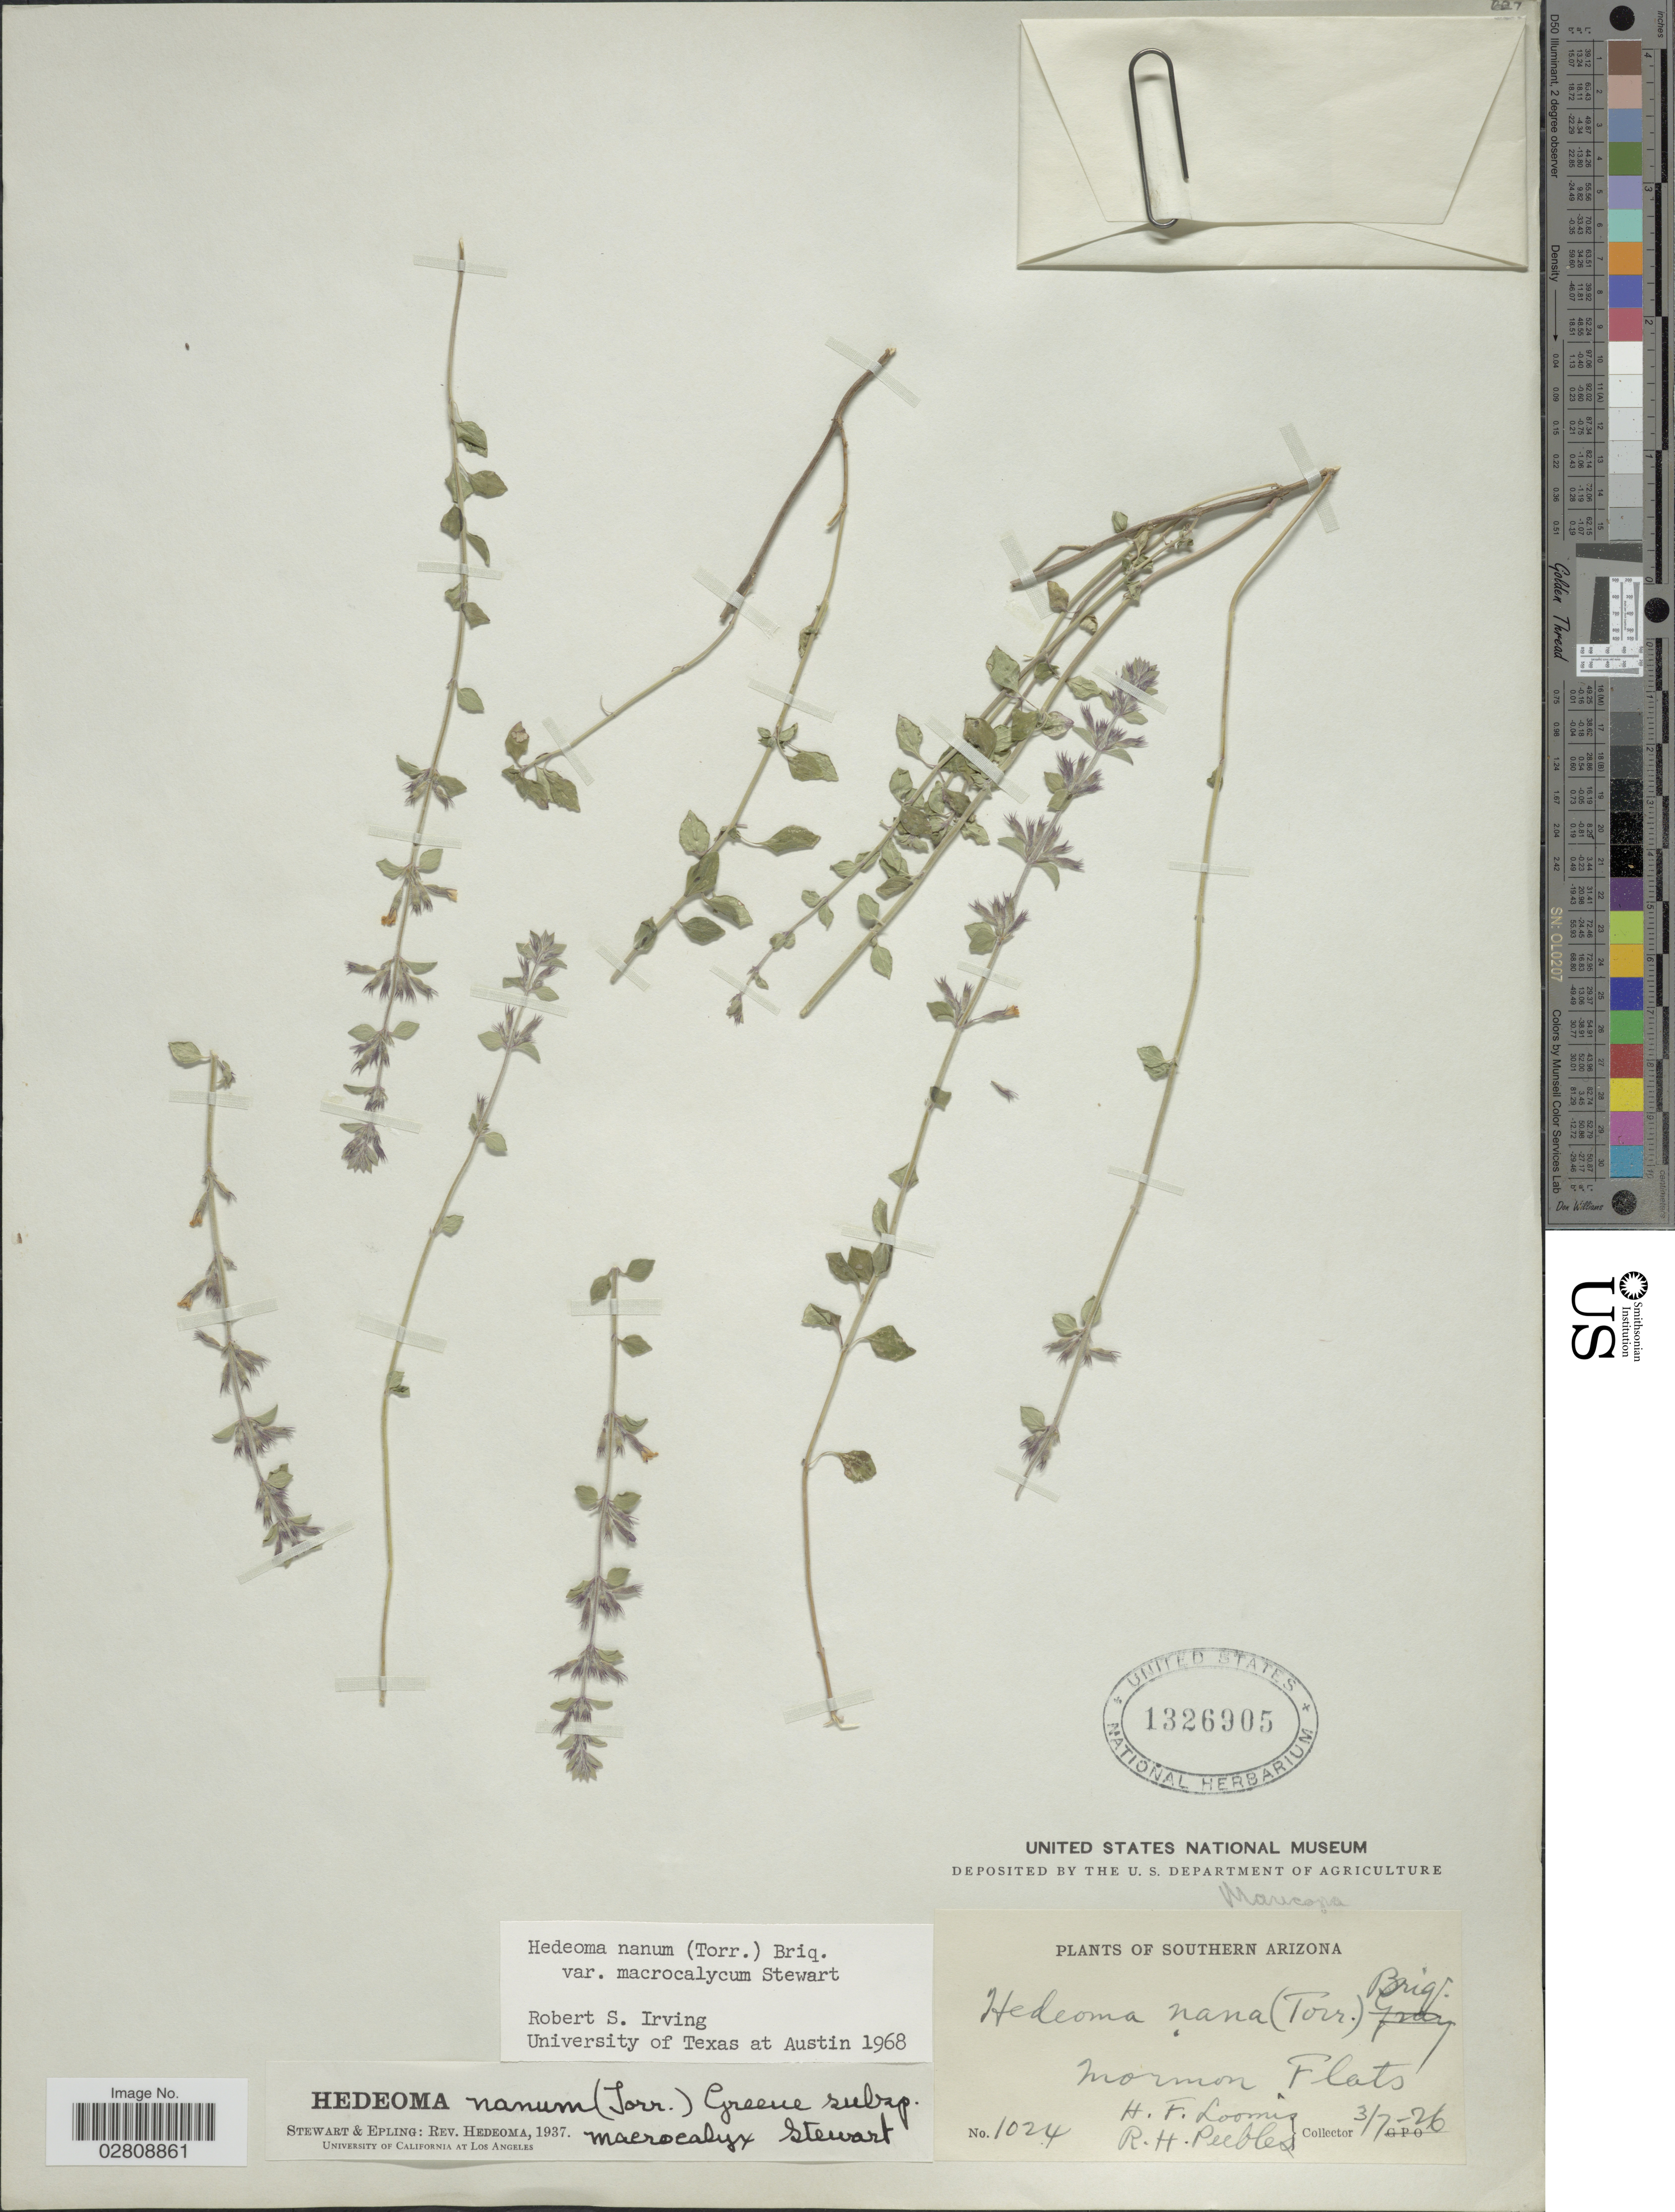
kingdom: Plantae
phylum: Tracheophyta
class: Magnoliopsida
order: Lamiales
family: Lamiaceae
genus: Hedeoma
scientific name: Hedeoma nana subsp. macrocalyx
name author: W.S. Stewart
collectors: H. F. Loomis & R. H. Peebles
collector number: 1024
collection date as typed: Transcribed d/m/y: 7/3/26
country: United States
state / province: Arizona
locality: Southern Arizona. Mormon Flats. Maricopa.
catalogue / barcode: US 1326905